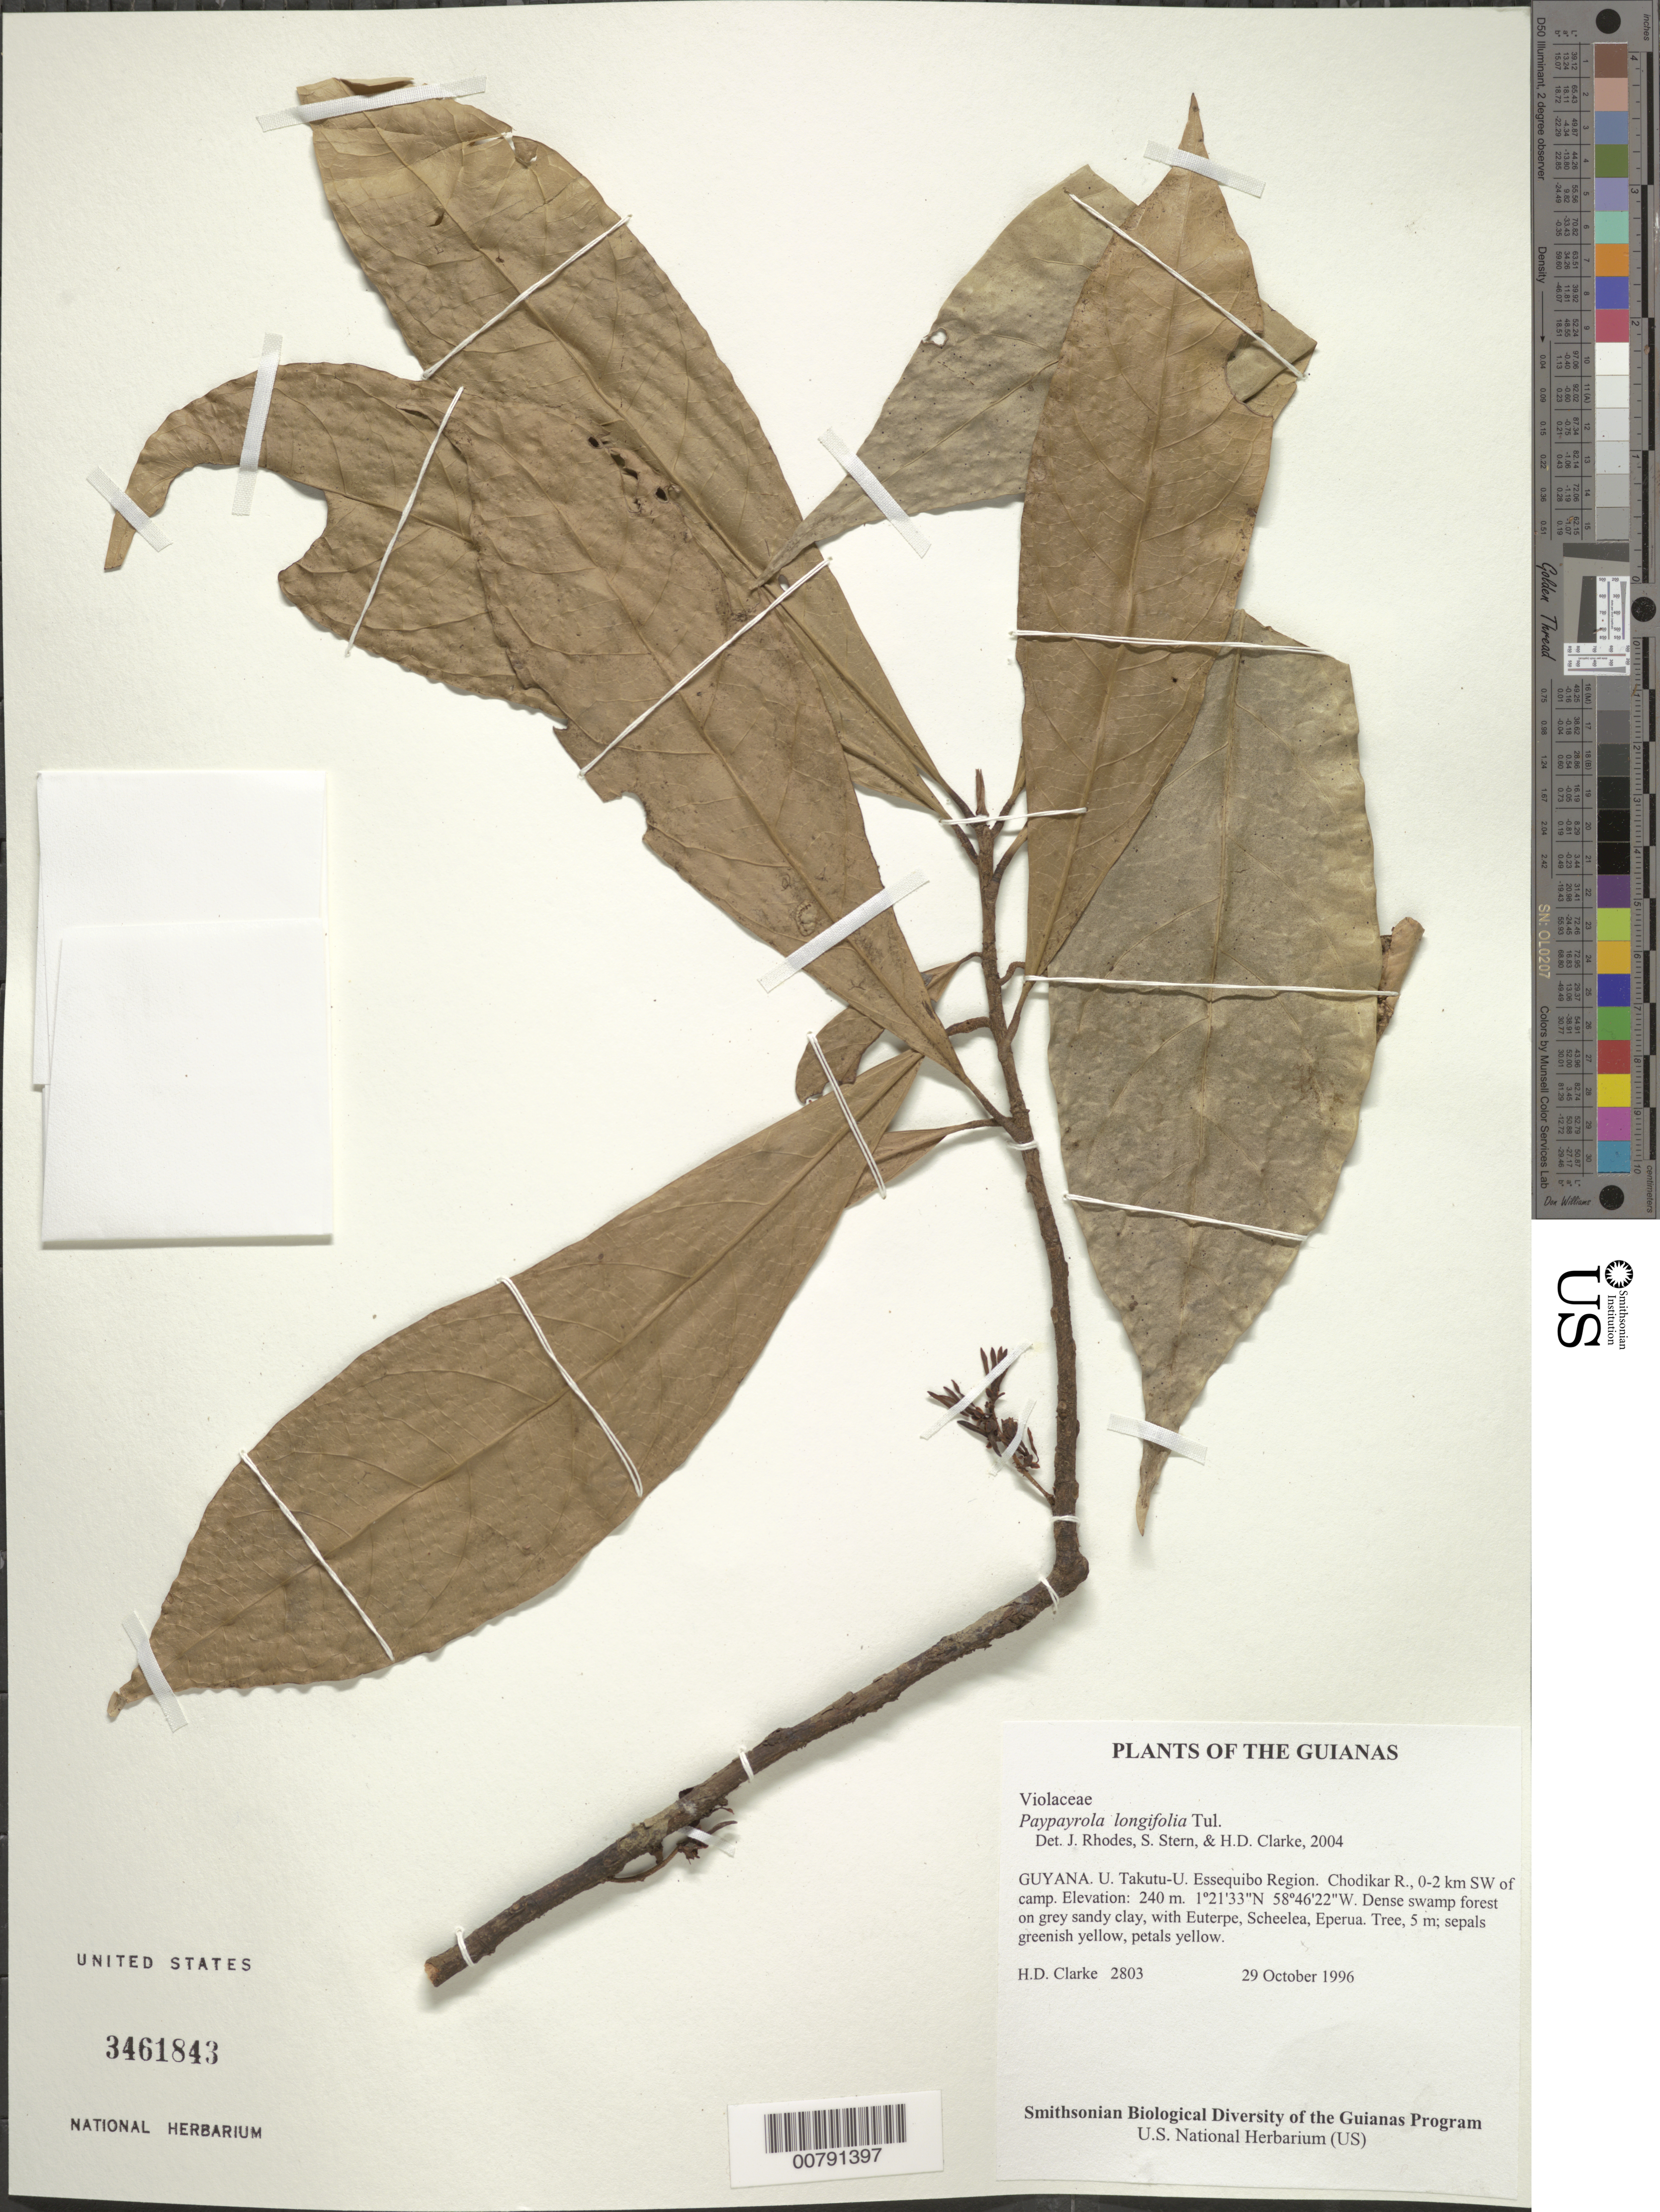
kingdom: Plantae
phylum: Tracheophyta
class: Magnoliopsida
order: Malpighiales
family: Violaceae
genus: Paypayrola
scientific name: Paypayrola longifolia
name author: Tul.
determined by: Sewell, M.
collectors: H. D. Clarke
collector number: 2803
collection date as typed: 29 October 1996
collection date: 1996-10-29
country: Guyana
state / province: U. Takutu-U. Essequibo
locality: Chodikar R., 0-2 km SW of camp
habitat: Dense swamp forest on grey sandy clay, with Euterpe, Scheelea, Eperua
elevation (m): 240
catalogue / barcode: US 3461843